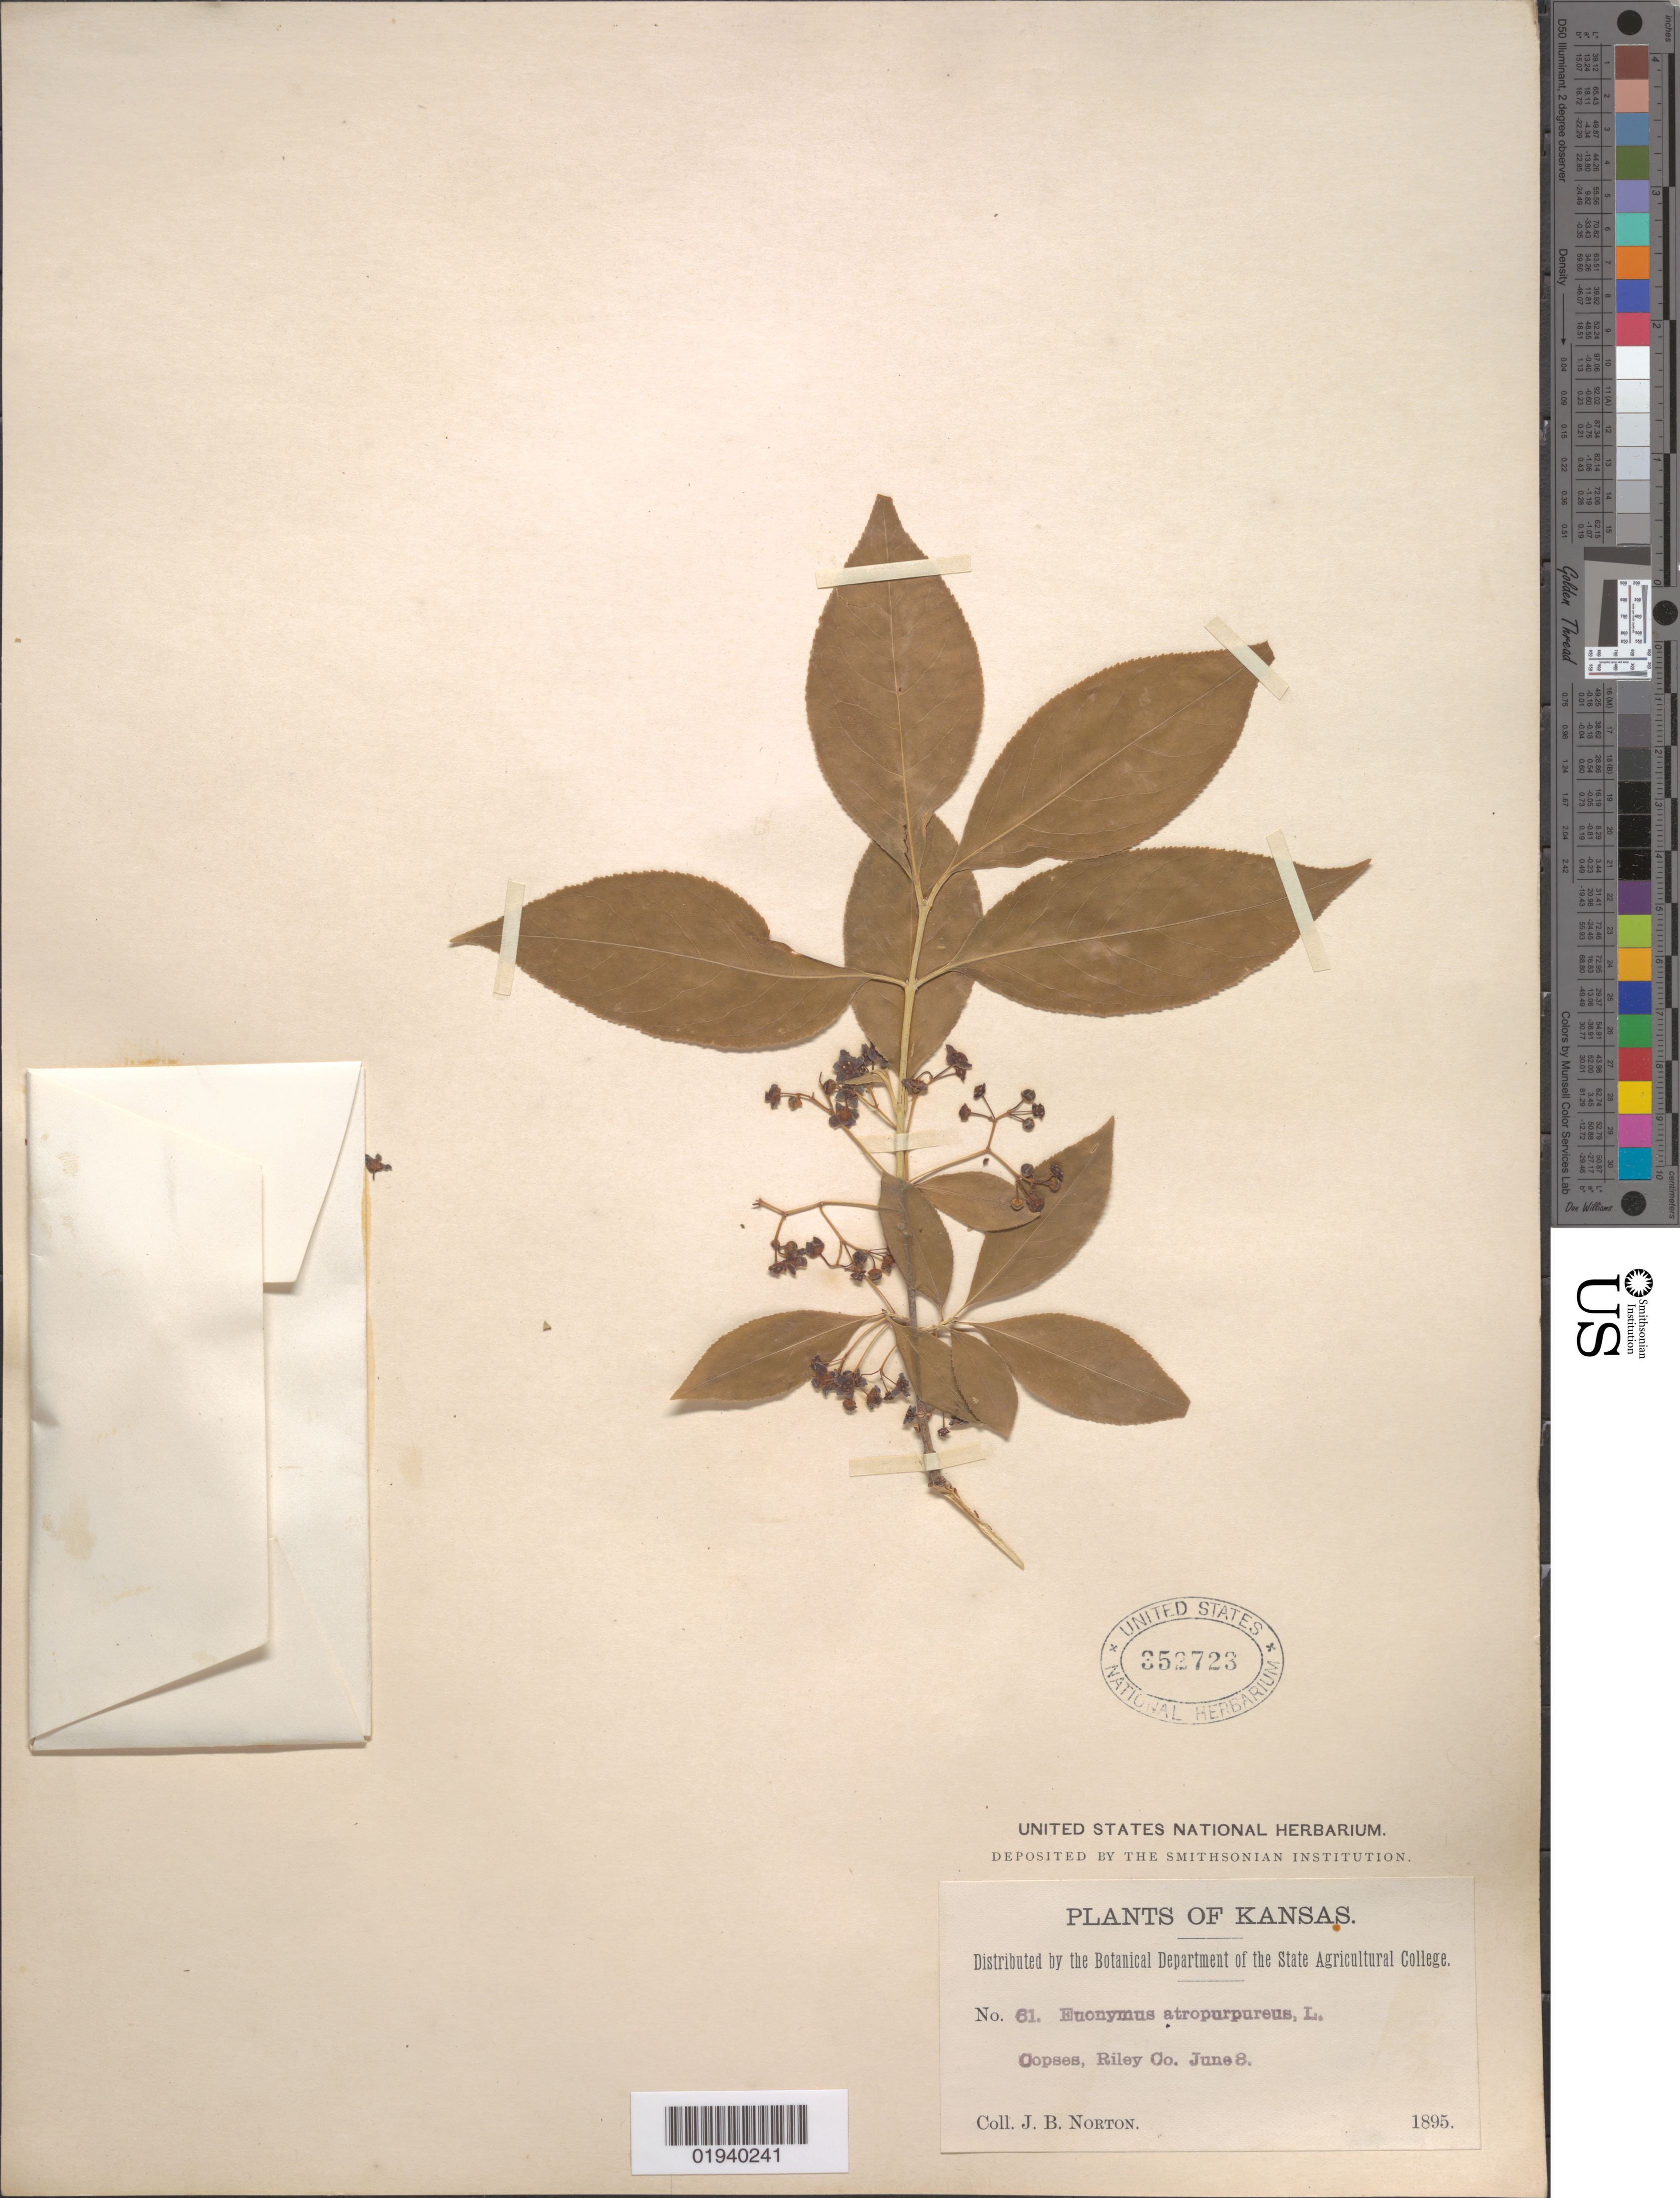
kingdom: Plantae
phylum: Tracheophyta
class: Magnoliopsida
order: Celastrales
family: Celastraceae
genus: Euonymus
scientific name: Euonymus atropurpureus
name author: Jacq.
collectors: J. B. Norton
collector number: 61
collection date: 1895-06-08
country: United States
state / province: Kansas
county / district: Riley County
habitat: Copses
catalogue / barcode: US 352723